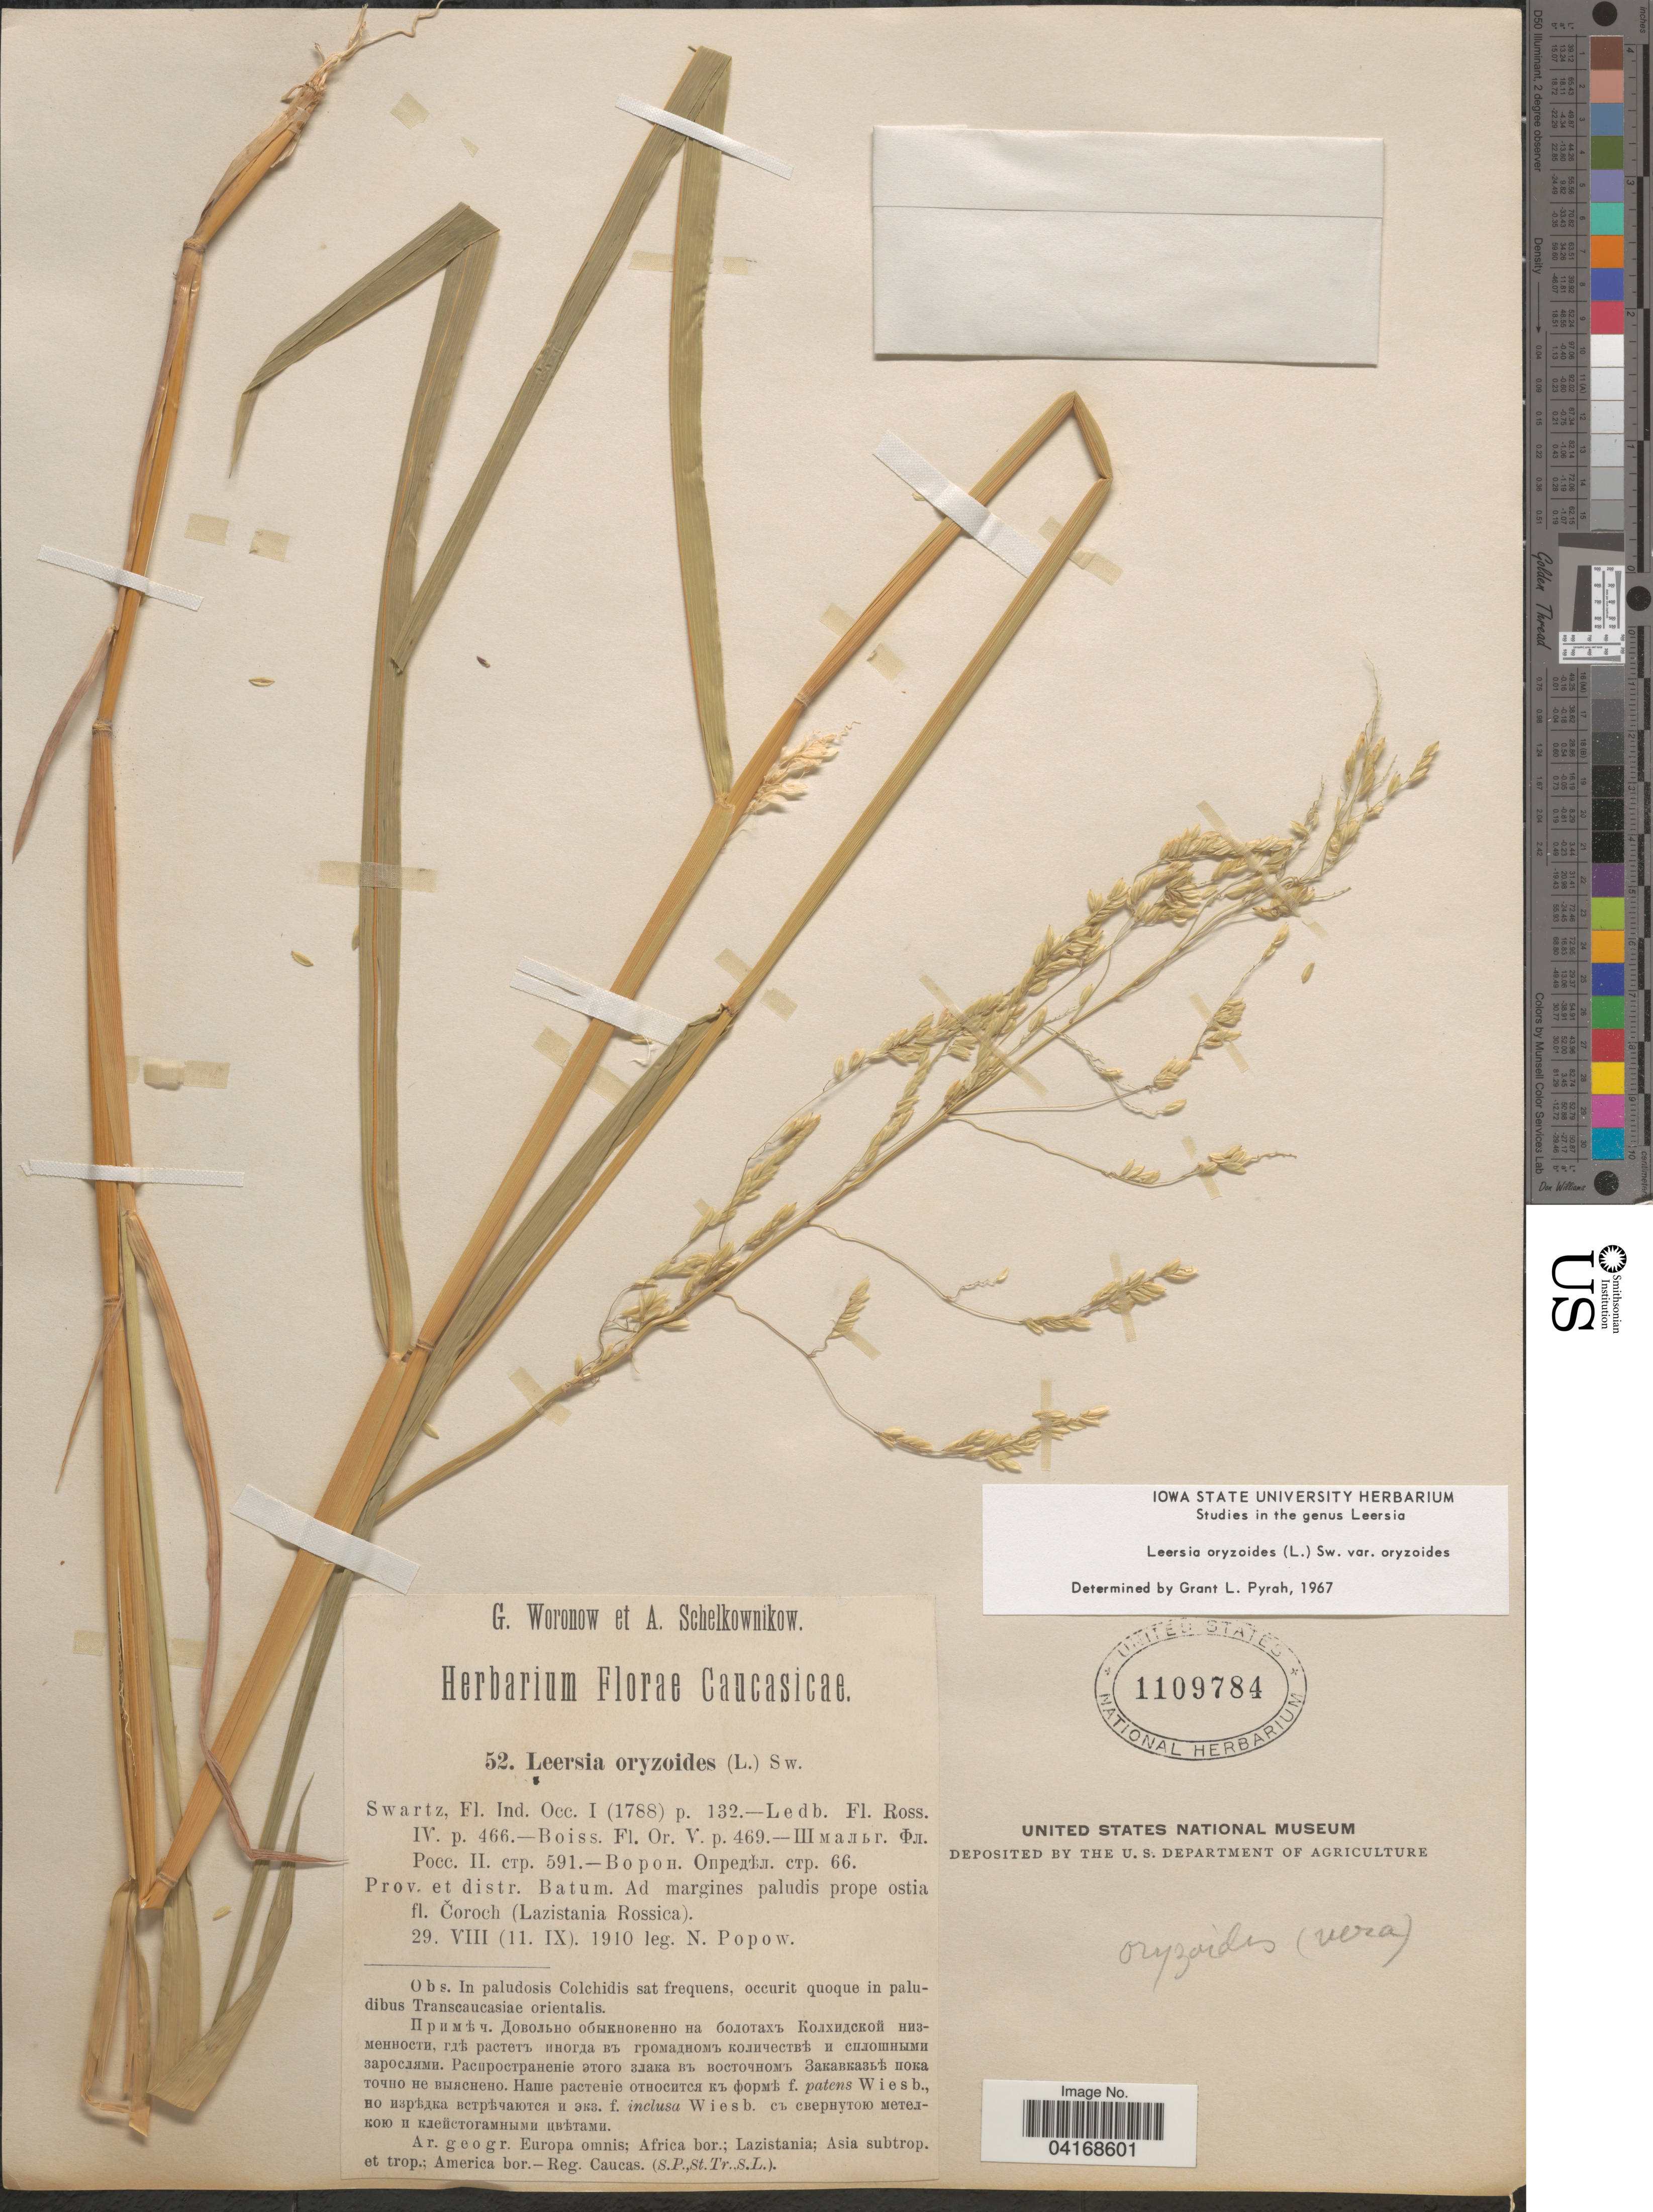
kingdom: Plantae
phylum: Tracheophyta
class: Liliopsida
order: Poales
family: Poaceae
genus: Leersia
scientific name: Leersia oryzoides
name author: (L.) Sw.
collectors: N. Popow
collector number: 52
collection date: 1910-08-29/1910-09-11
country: Georgia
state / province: Achara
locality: Caucasicae. Prov. et distr. Batum. Ad margines paludis prope ostia fl. Čoroch (Lazistania Rossica).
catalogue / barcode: US 1109784